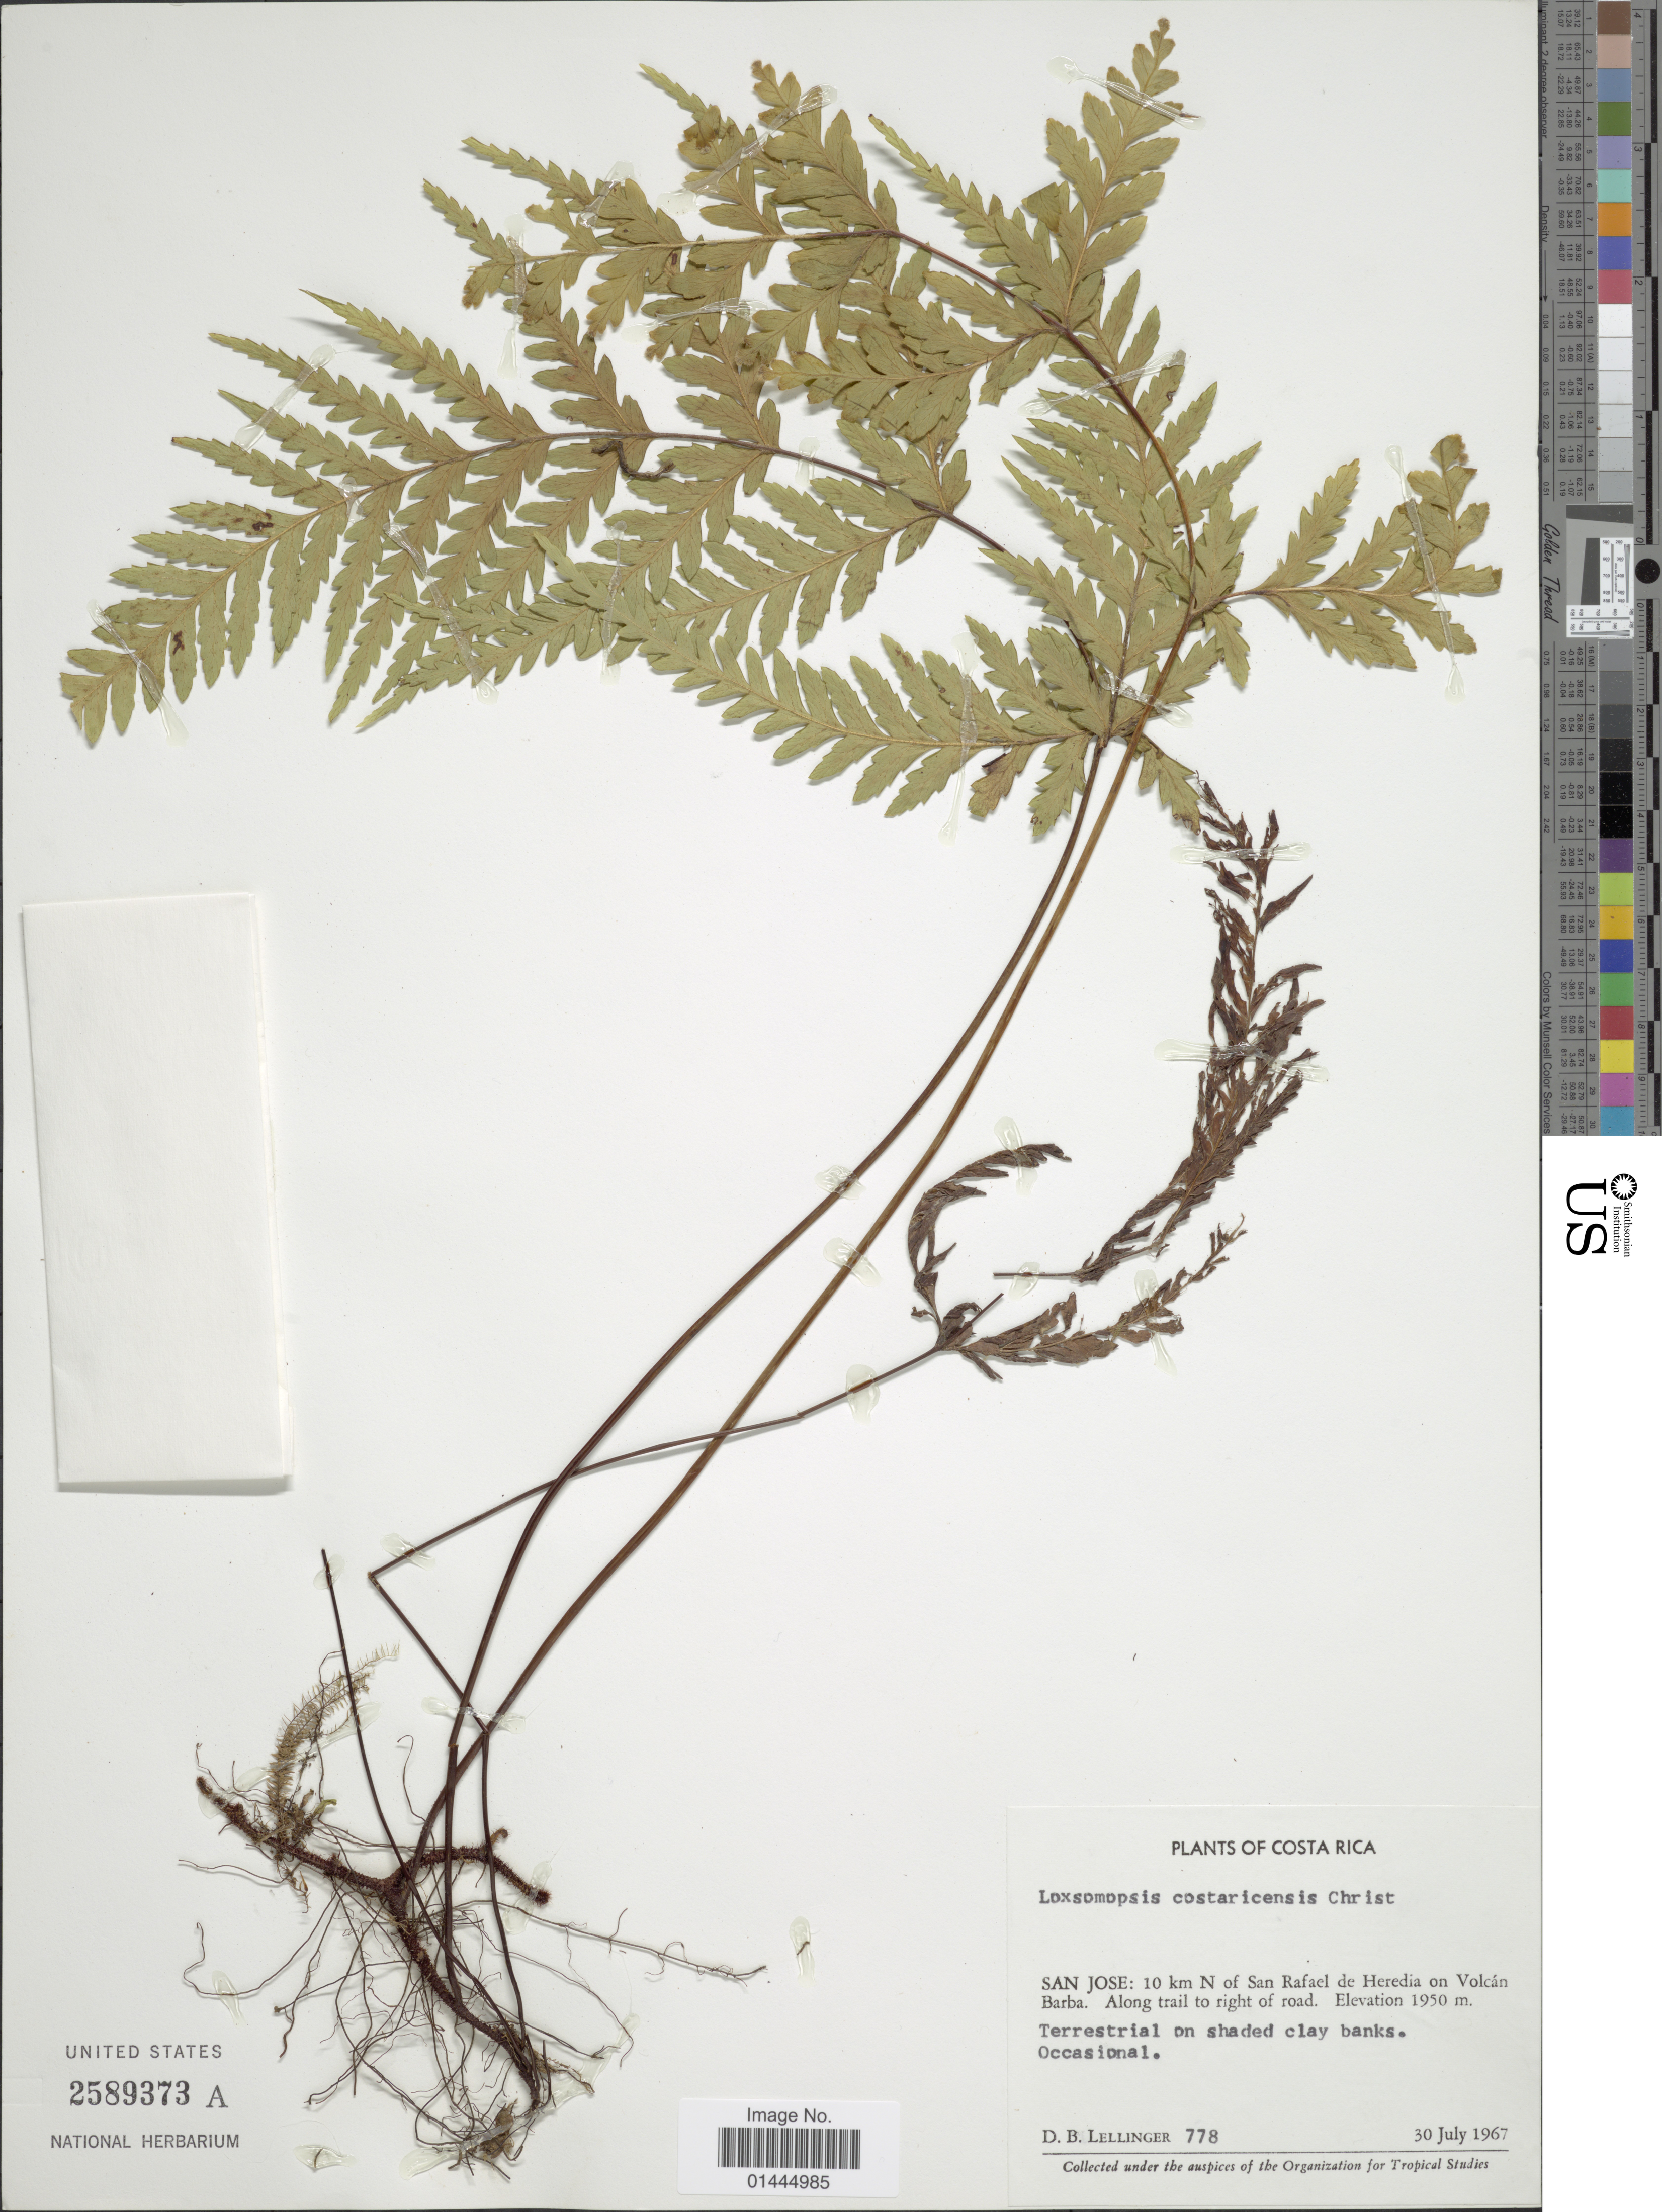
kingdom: Plantae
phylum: Tracheophyta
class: Polypodiopsida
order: Cyatheales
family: Loxsomataceae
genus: Loxsomopsis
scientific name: Loxsomopsis costaricensis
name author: Christ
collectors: D. B. Lellinger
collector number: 778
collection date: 1967-07-30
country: Costa Rica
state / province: San José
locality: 10 km N of San Rafael de Heredia on Volcan Barba, along trail to right of road.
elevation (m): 1950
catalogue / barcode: US 2589373A